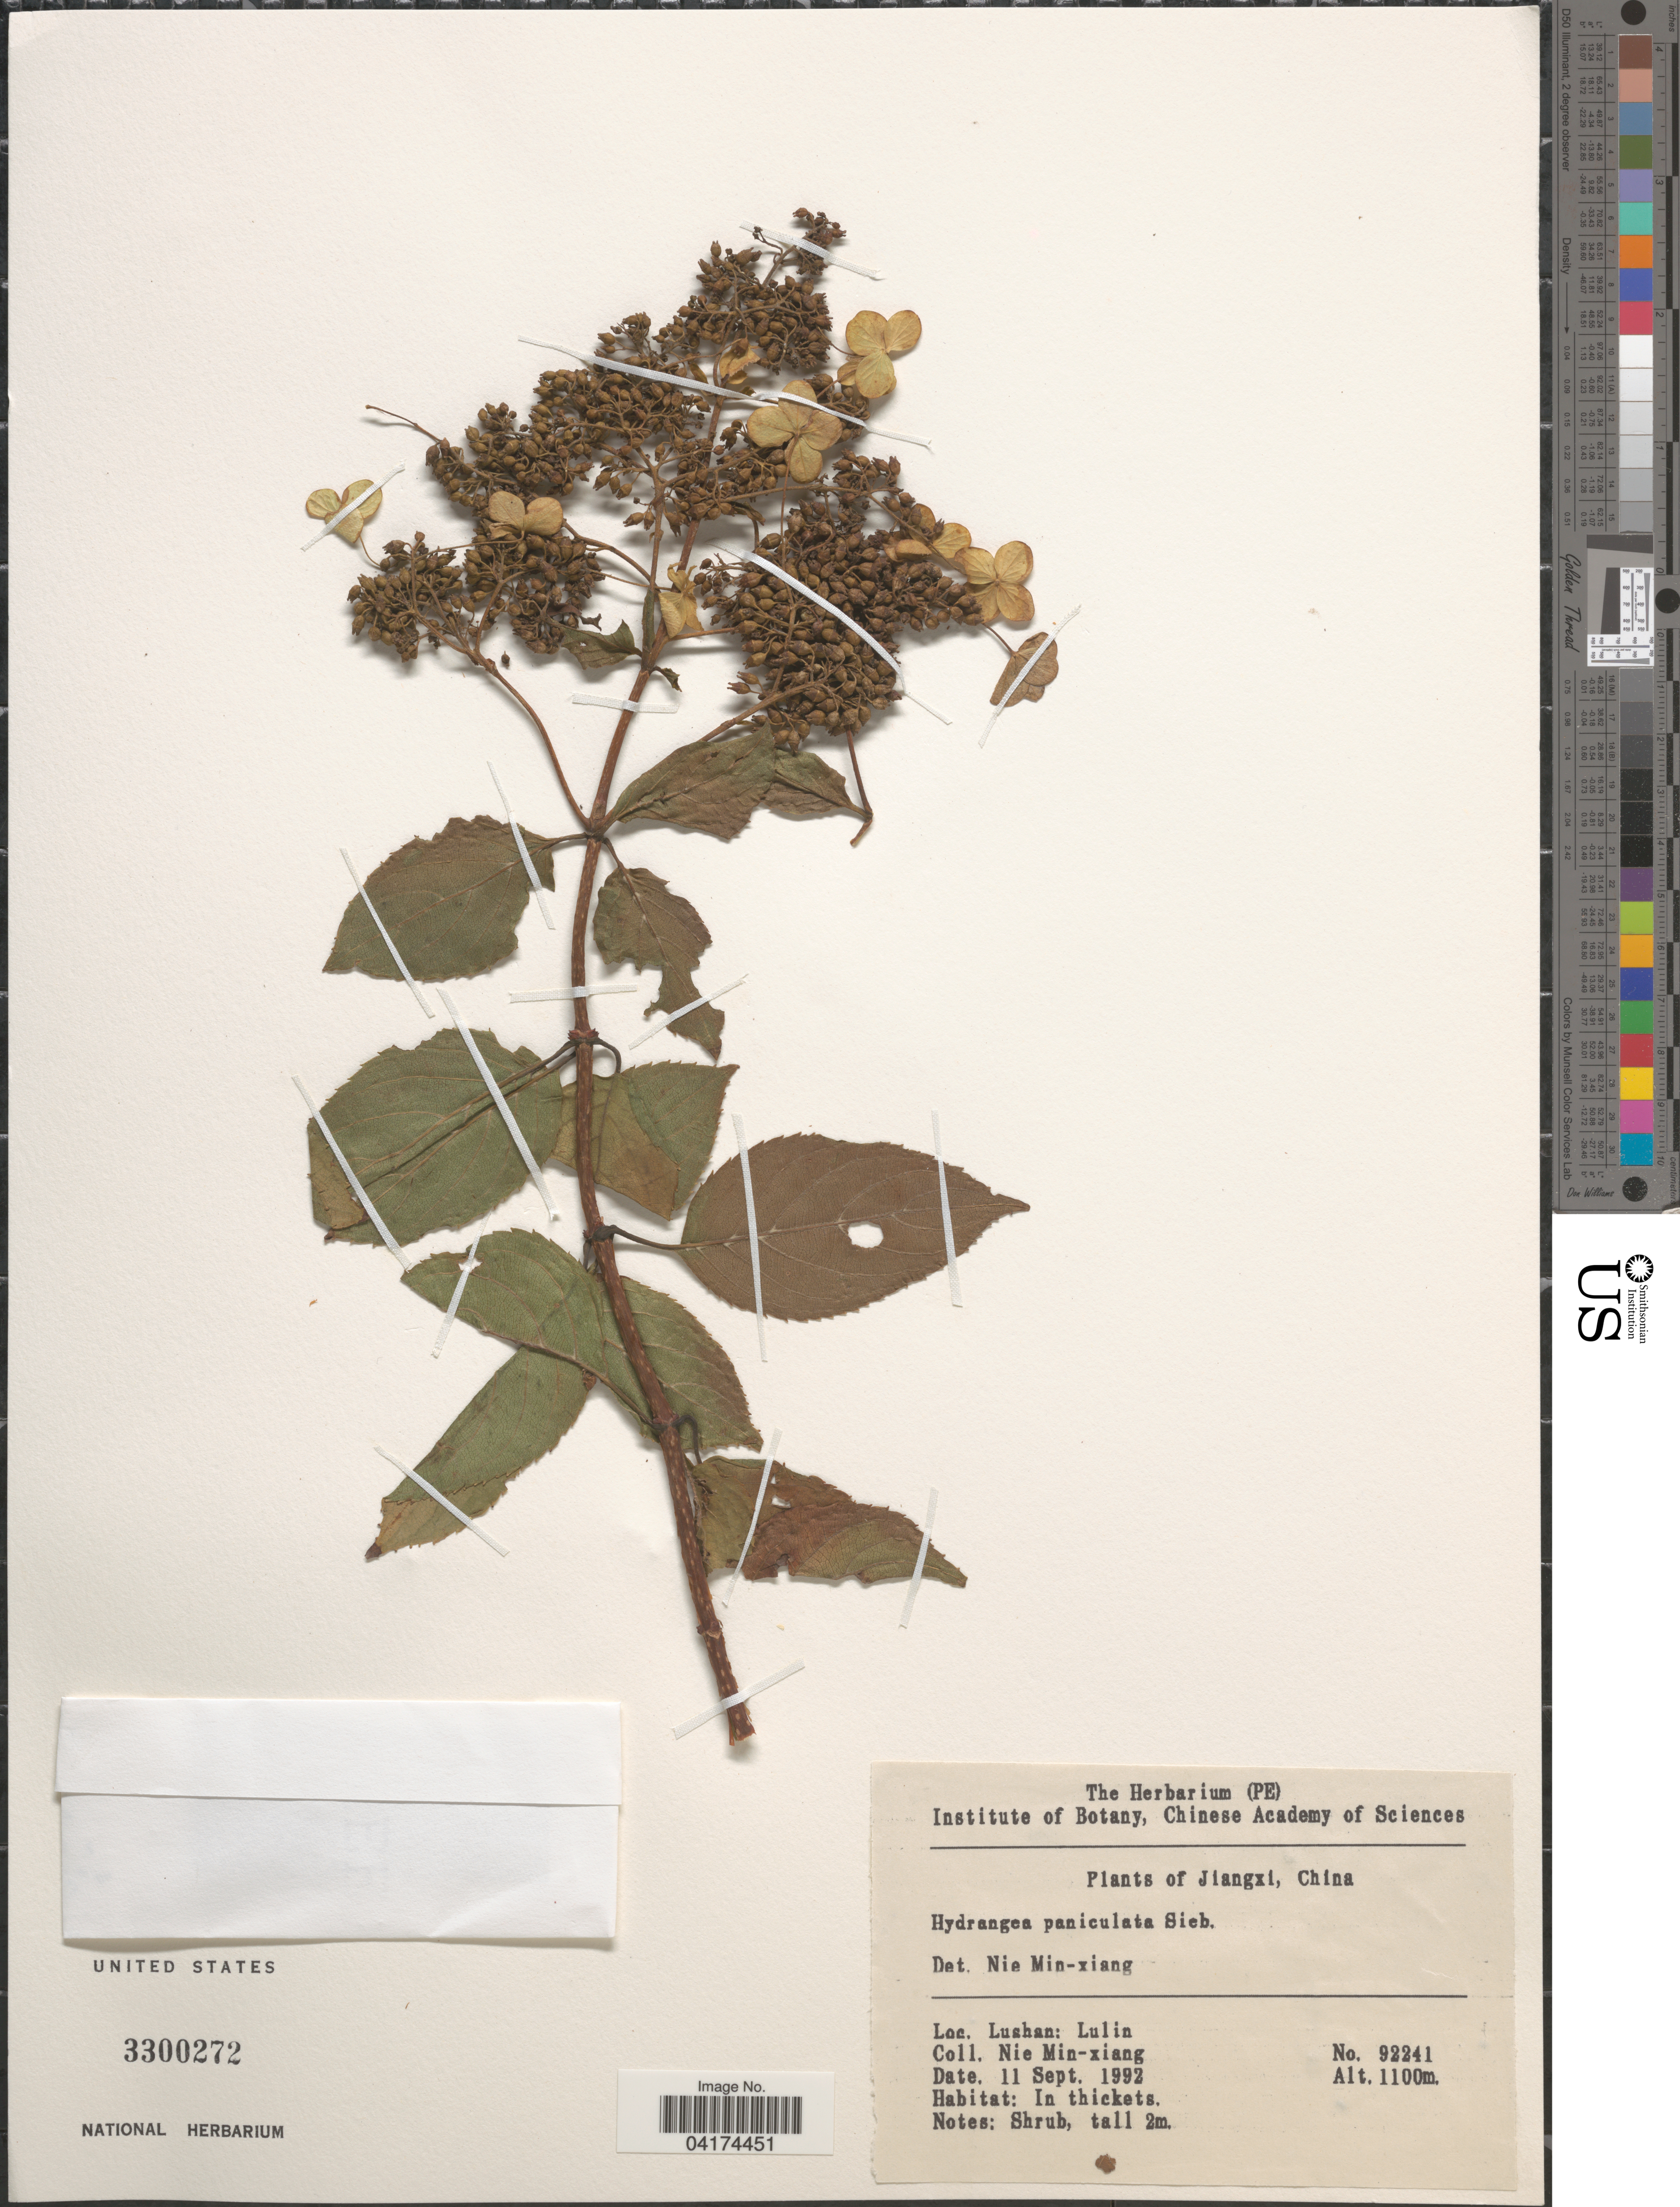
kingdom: Plantae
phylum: Tracheophyta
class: Magnoliopsida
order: Cornales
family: Hydrangeaceae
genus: Hydrangea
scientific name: Hydrangea paniculata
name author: Siebold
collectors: M. Nie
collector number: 92241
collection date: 1992-09-11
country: China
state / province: Jiangxi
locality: Lushan: Lulin.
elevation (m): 1100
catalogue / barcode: US 3300272